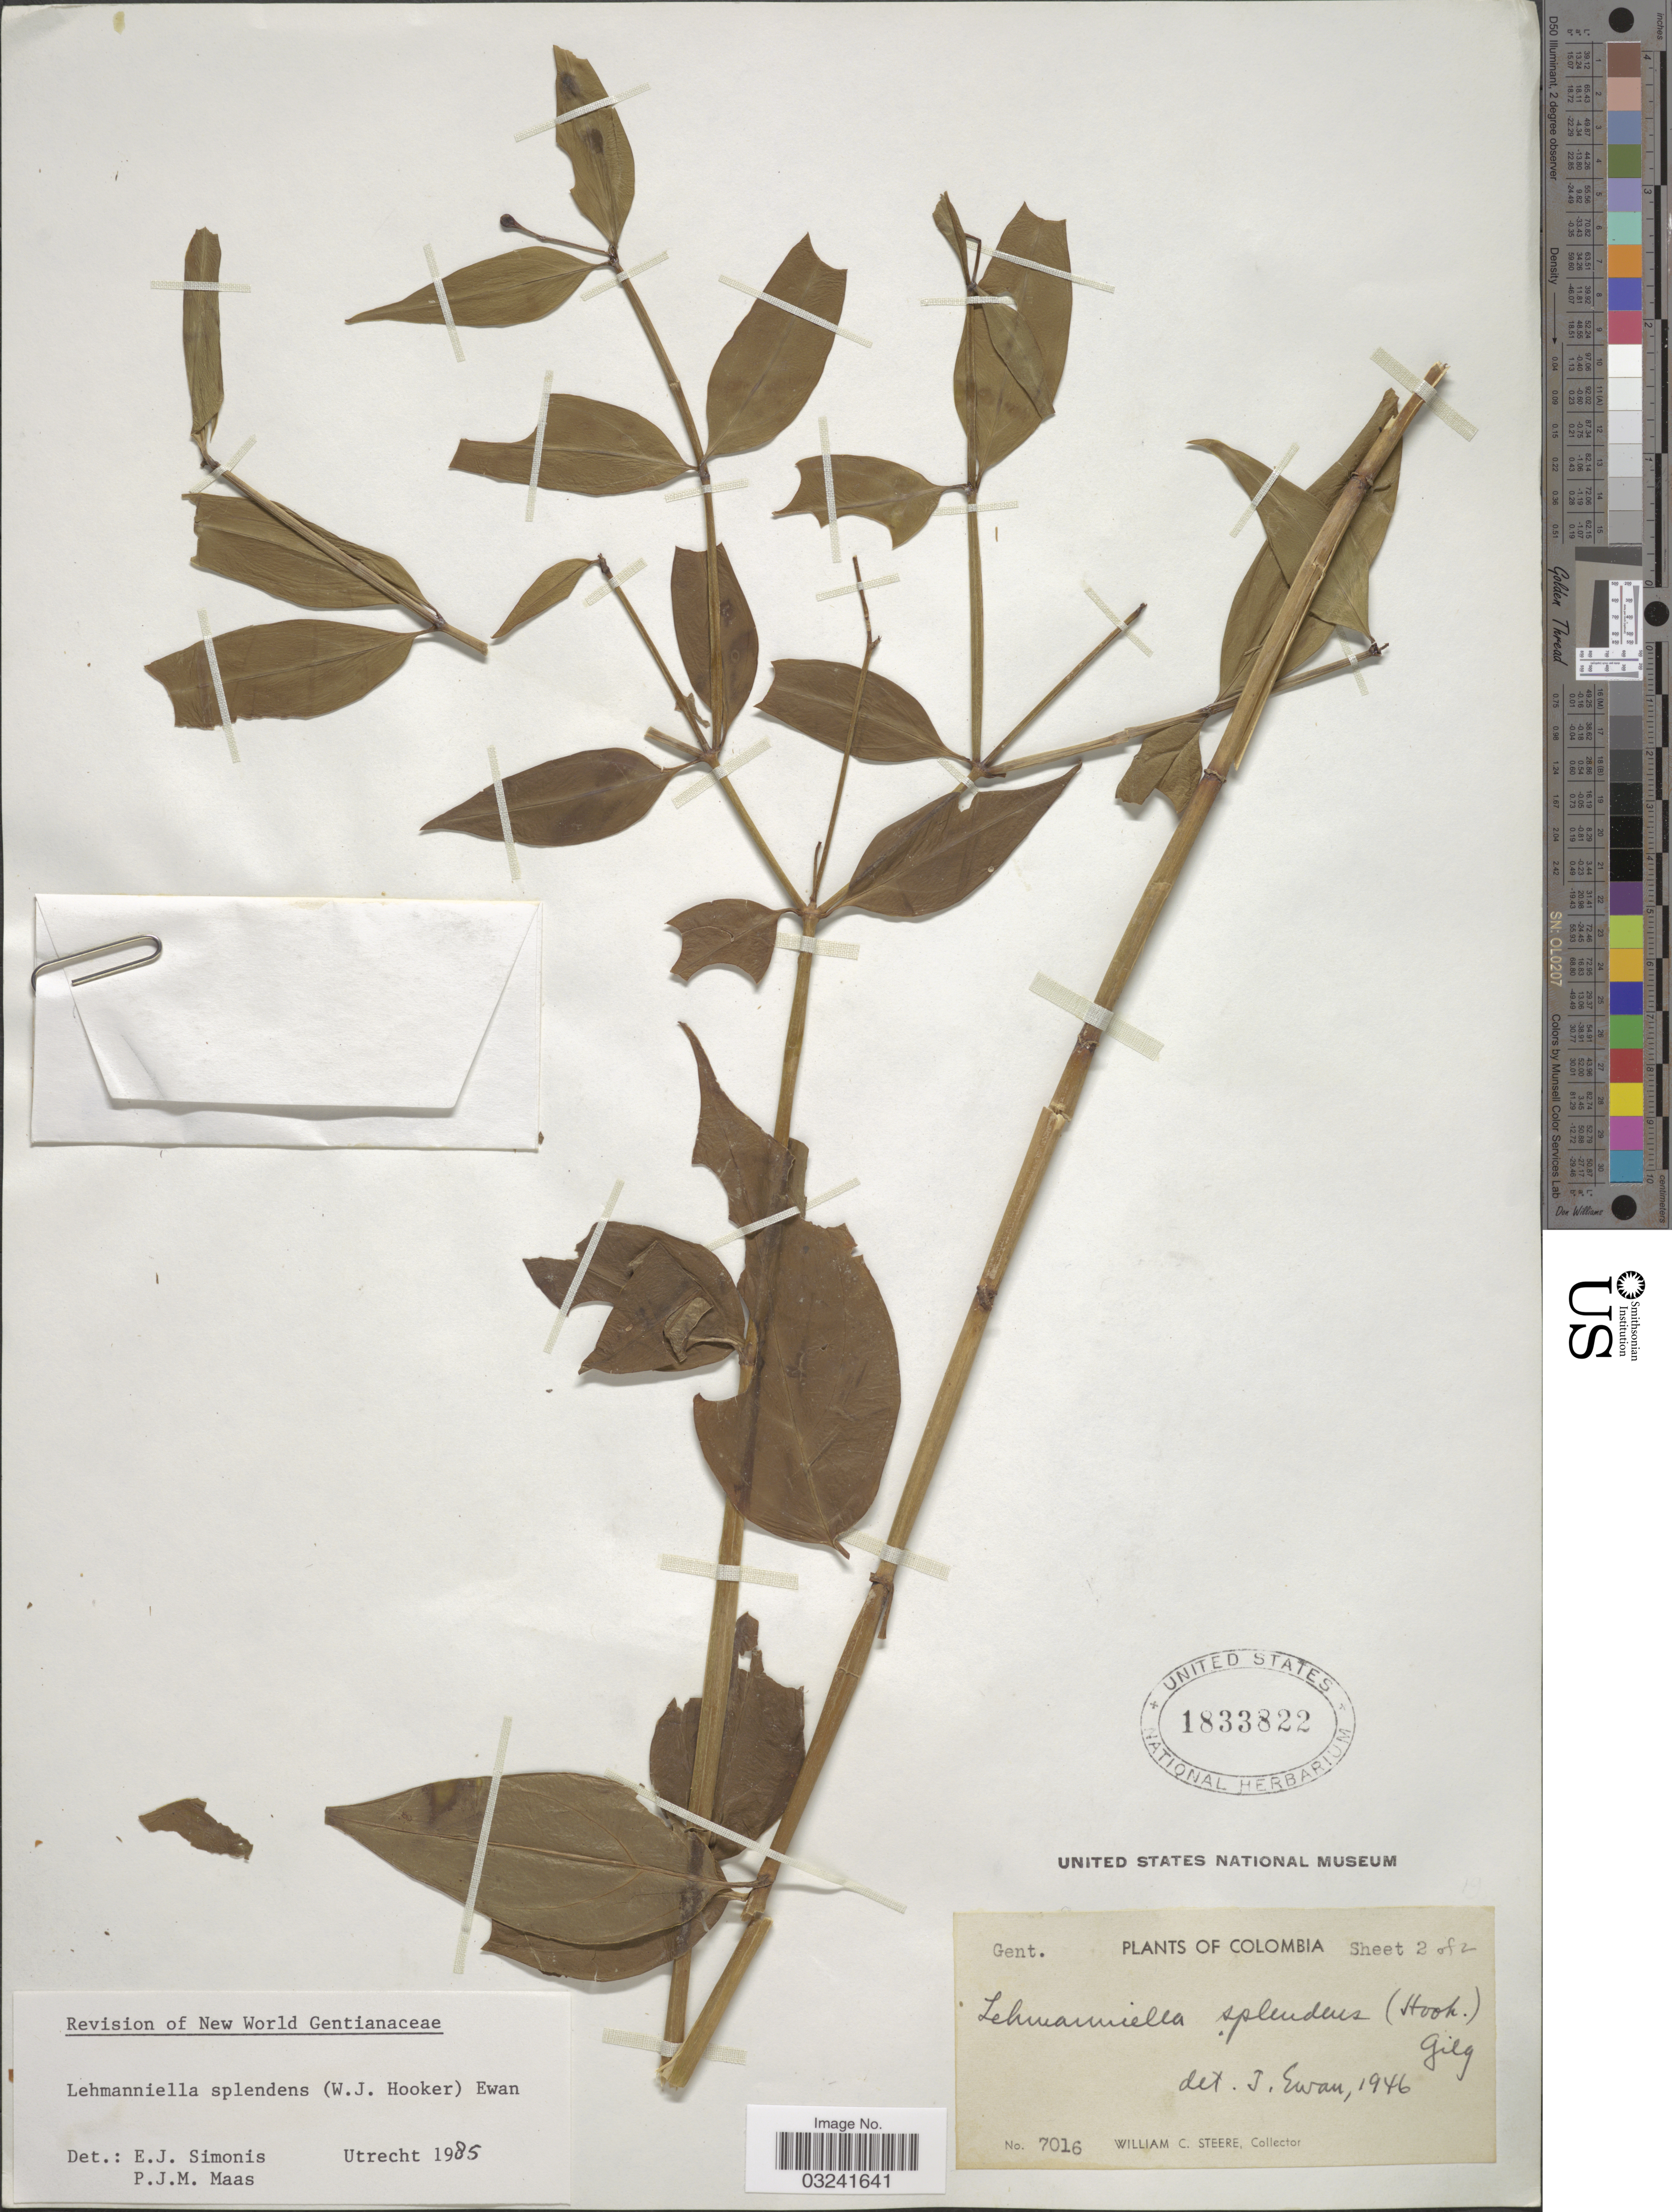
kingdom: Plantae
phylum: Tracheophyta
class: Magnoliopsida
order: Gentianales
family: Gentianaceae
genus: Lehmanniella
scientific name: Lehmanniella splendens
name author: (Hook.) Ewan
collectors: W. C. Steere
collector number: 7016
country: Colombia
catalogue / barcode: US 1833822